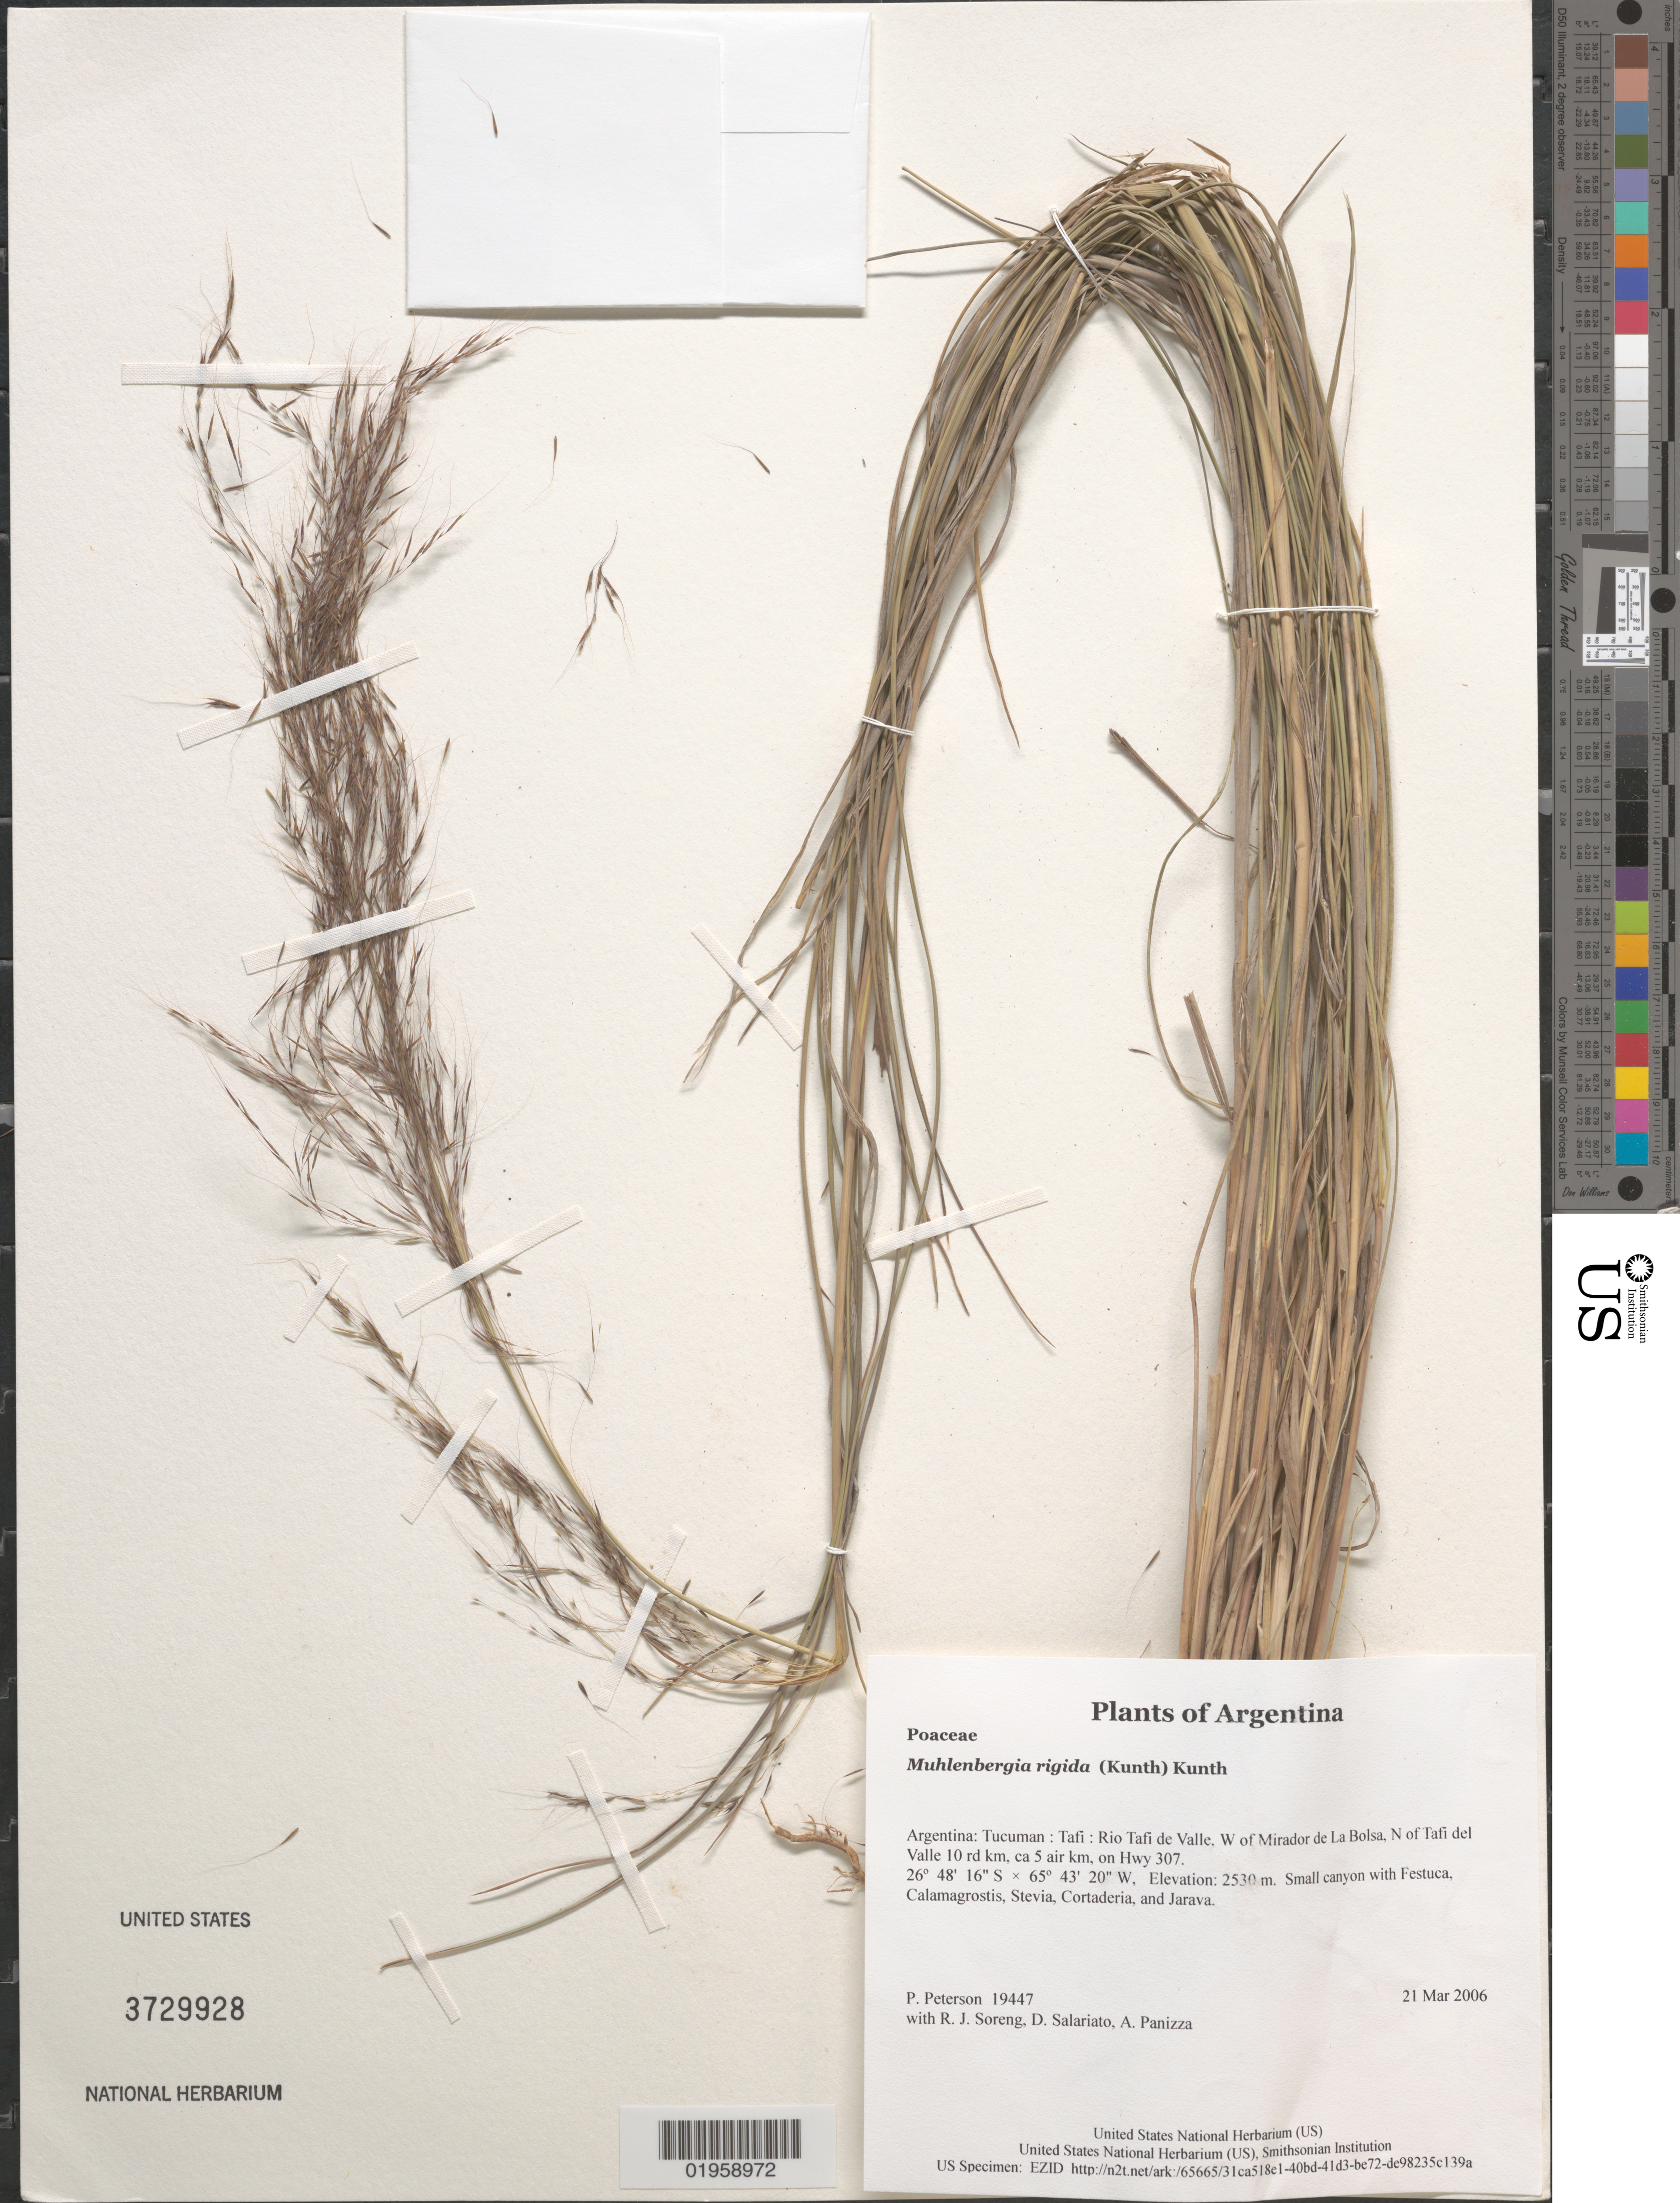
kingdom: Plantae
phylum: Tracheophyta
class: Liliopsida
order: Poales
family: Poaceae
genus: Muhlenbergia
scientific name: Muhlenbergia rigida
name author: (Kunth) Kunth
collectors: P. M. Peterson, R. J. Soreng, D. Salariato & A. Panizza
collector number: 19447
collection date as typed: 21 Mar 2006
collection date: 2006-03-21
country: Argentina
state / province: Tucuman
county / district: Tafi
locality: Rio Tafi de Valle, W of Mirador de La Bolsa, N of Tafi del Valle 10 rd km, ca 5 air km, on Hwy 307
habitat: Small canyon with Festuca, Calamagrostis, Stevia, Cortaderia, and Jarava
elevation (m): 2530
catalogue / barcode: US 3729928